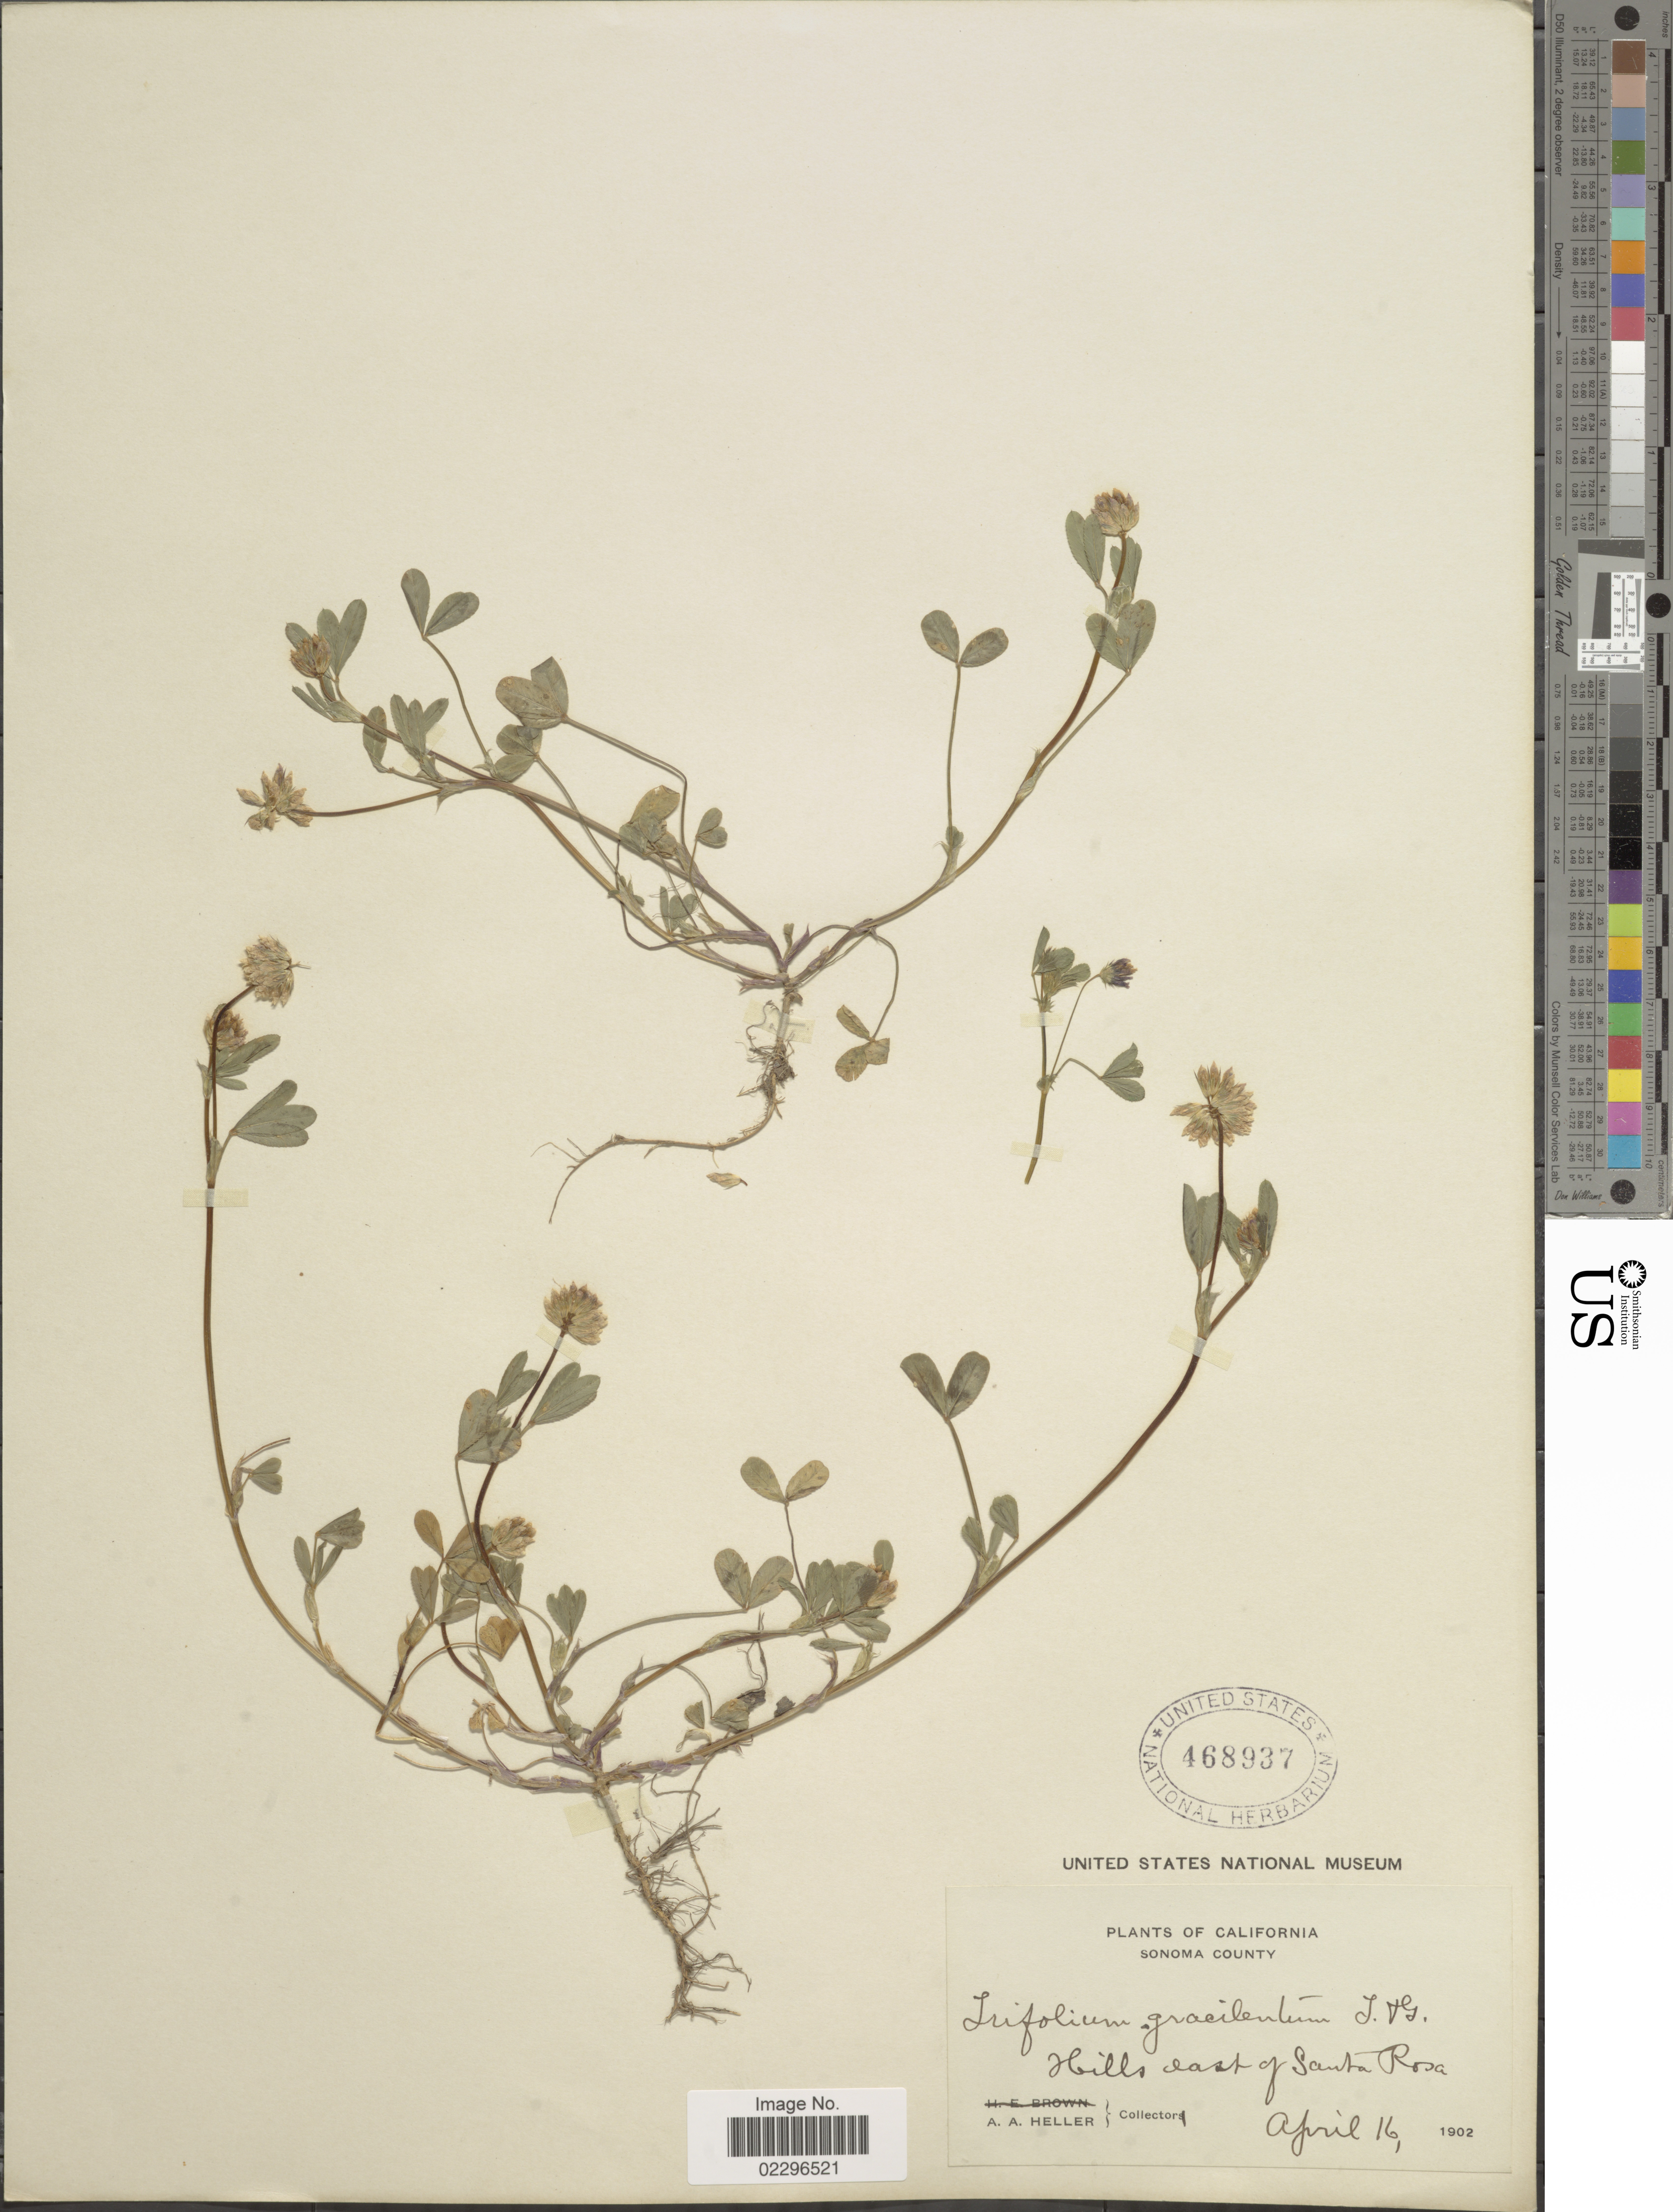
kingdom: Plantae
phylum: Tracheophyta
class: Magnoliopsida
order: Fabales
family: Fabaceae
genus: Trifolium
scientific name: Trifolium gracilentum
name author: Torr. & A. Gray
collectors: A. A. Heller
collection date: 1902-04-16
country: United States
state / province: California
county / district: Sonoma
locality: Sonoma County, Hills east of Santa Rosa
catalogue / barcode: US 468937